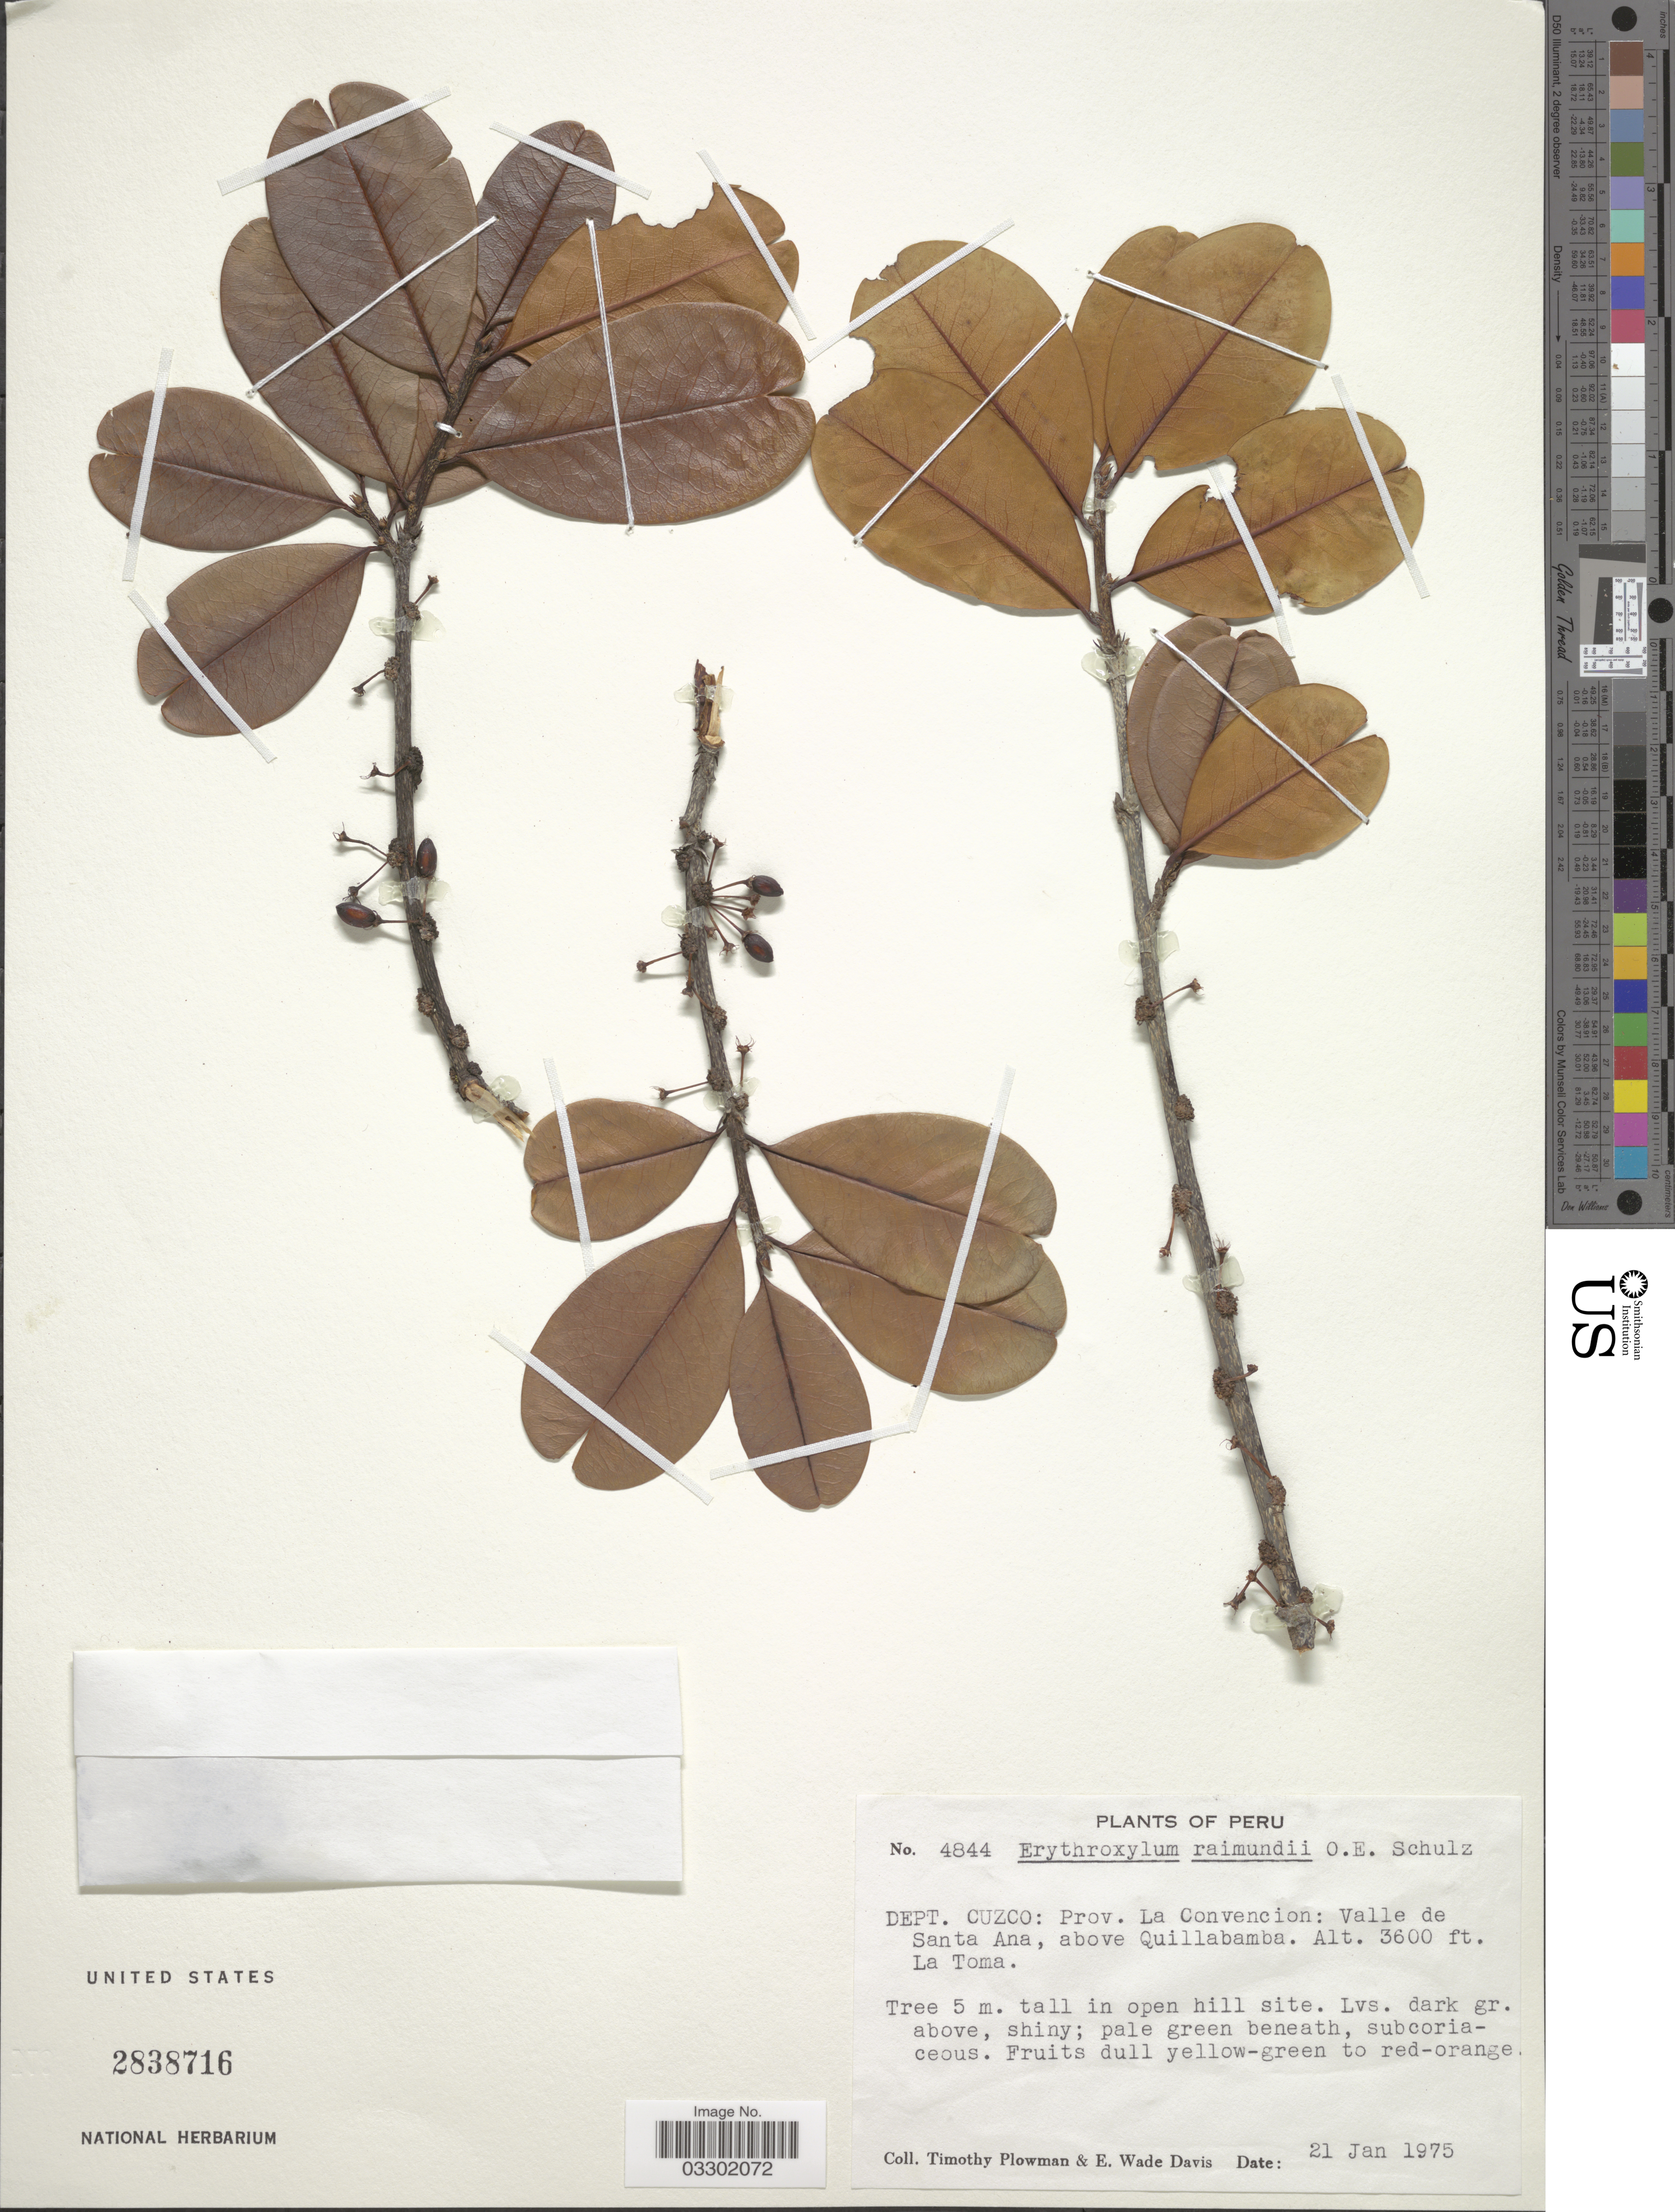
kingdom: Plantae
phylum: Tracheophyta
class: Magnoliopsida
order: Malpighiales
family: Erythroxylaceae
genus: Erythroxylum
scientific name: Erythroxylum raimondii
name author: O.E. Schulz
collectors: T. Plowman & E. W. Davis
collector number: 4844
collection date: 1975-01-21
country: Peru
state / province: Cusco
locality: Dept. Cuzco: Prov. La Convencion: Valle de Santa Ana, above Quillabamba. La Toma.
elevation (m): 1097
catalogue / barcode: US 2838716